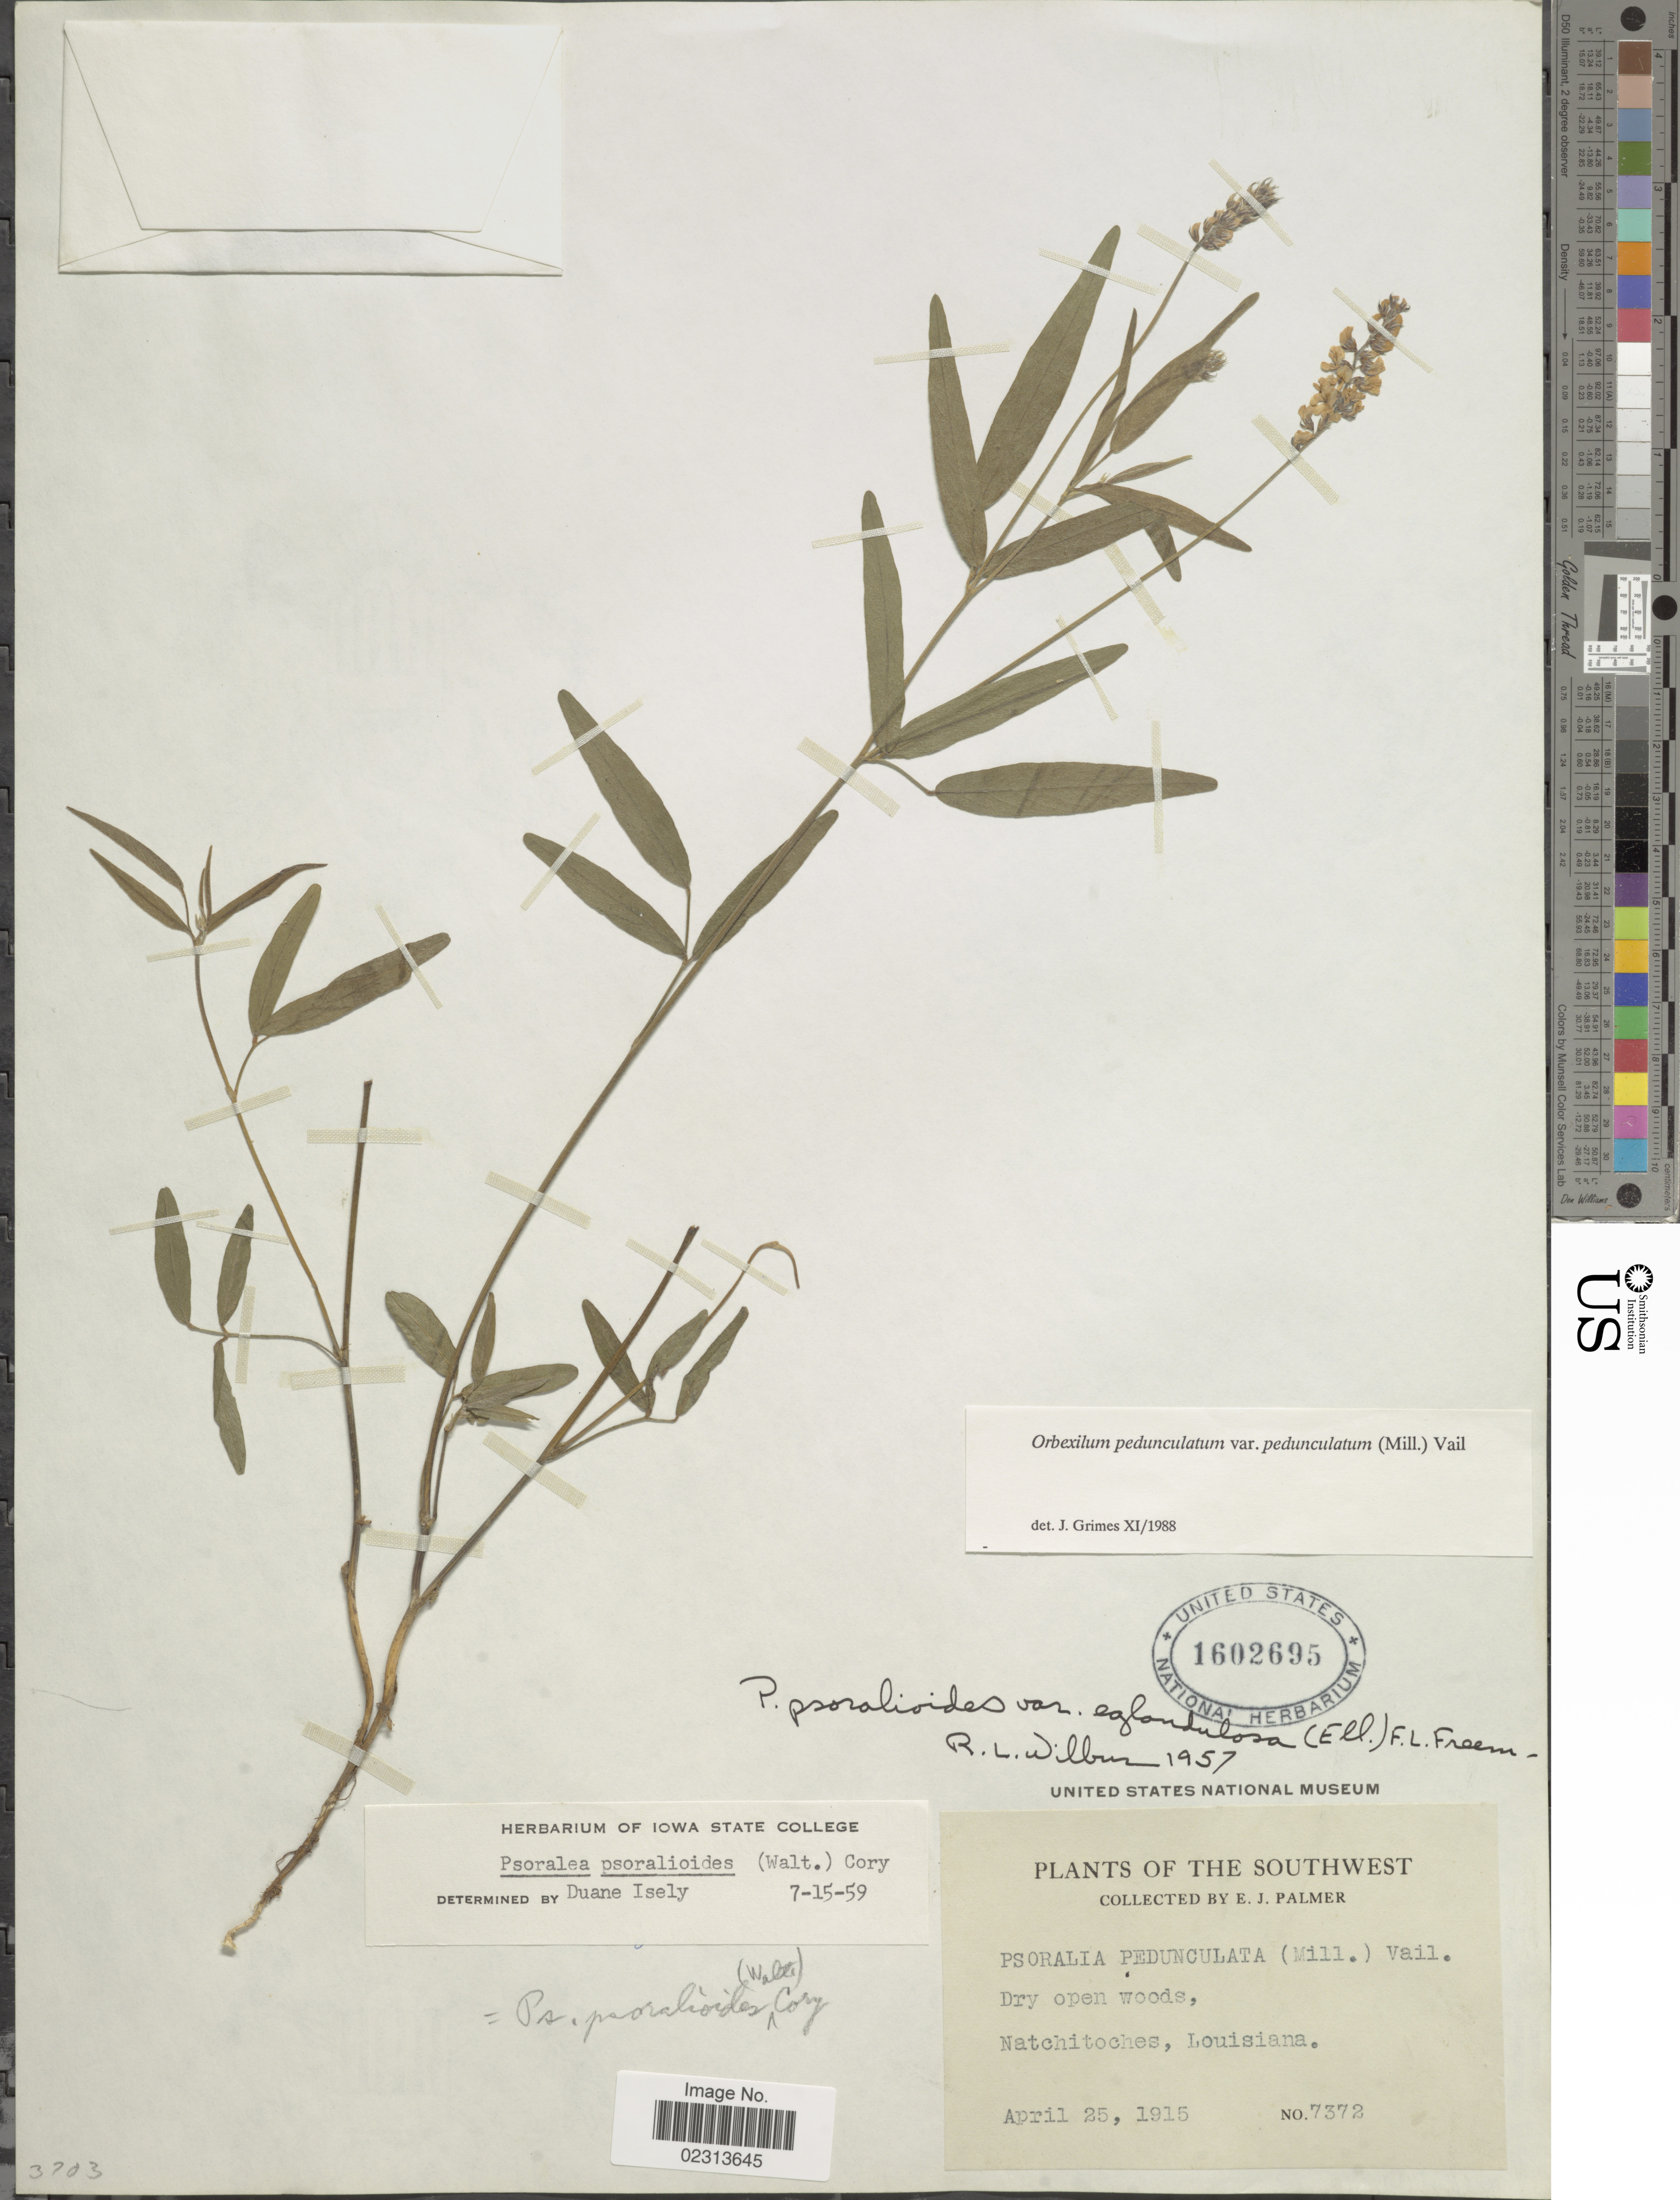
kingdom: Plantae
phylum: Tracheophyta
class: Magnoliopsida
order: Fabales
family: Fabaceae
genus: Orbexilum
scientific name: Orbexilum pedunculatum var. pedunculatum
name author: (Miller) Rydberg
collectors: E. J. Palmer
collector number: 7372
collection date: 1915-04-25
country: United States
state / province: Louisiana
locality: The Southwest, Natchitoches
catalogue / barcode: US 1602695